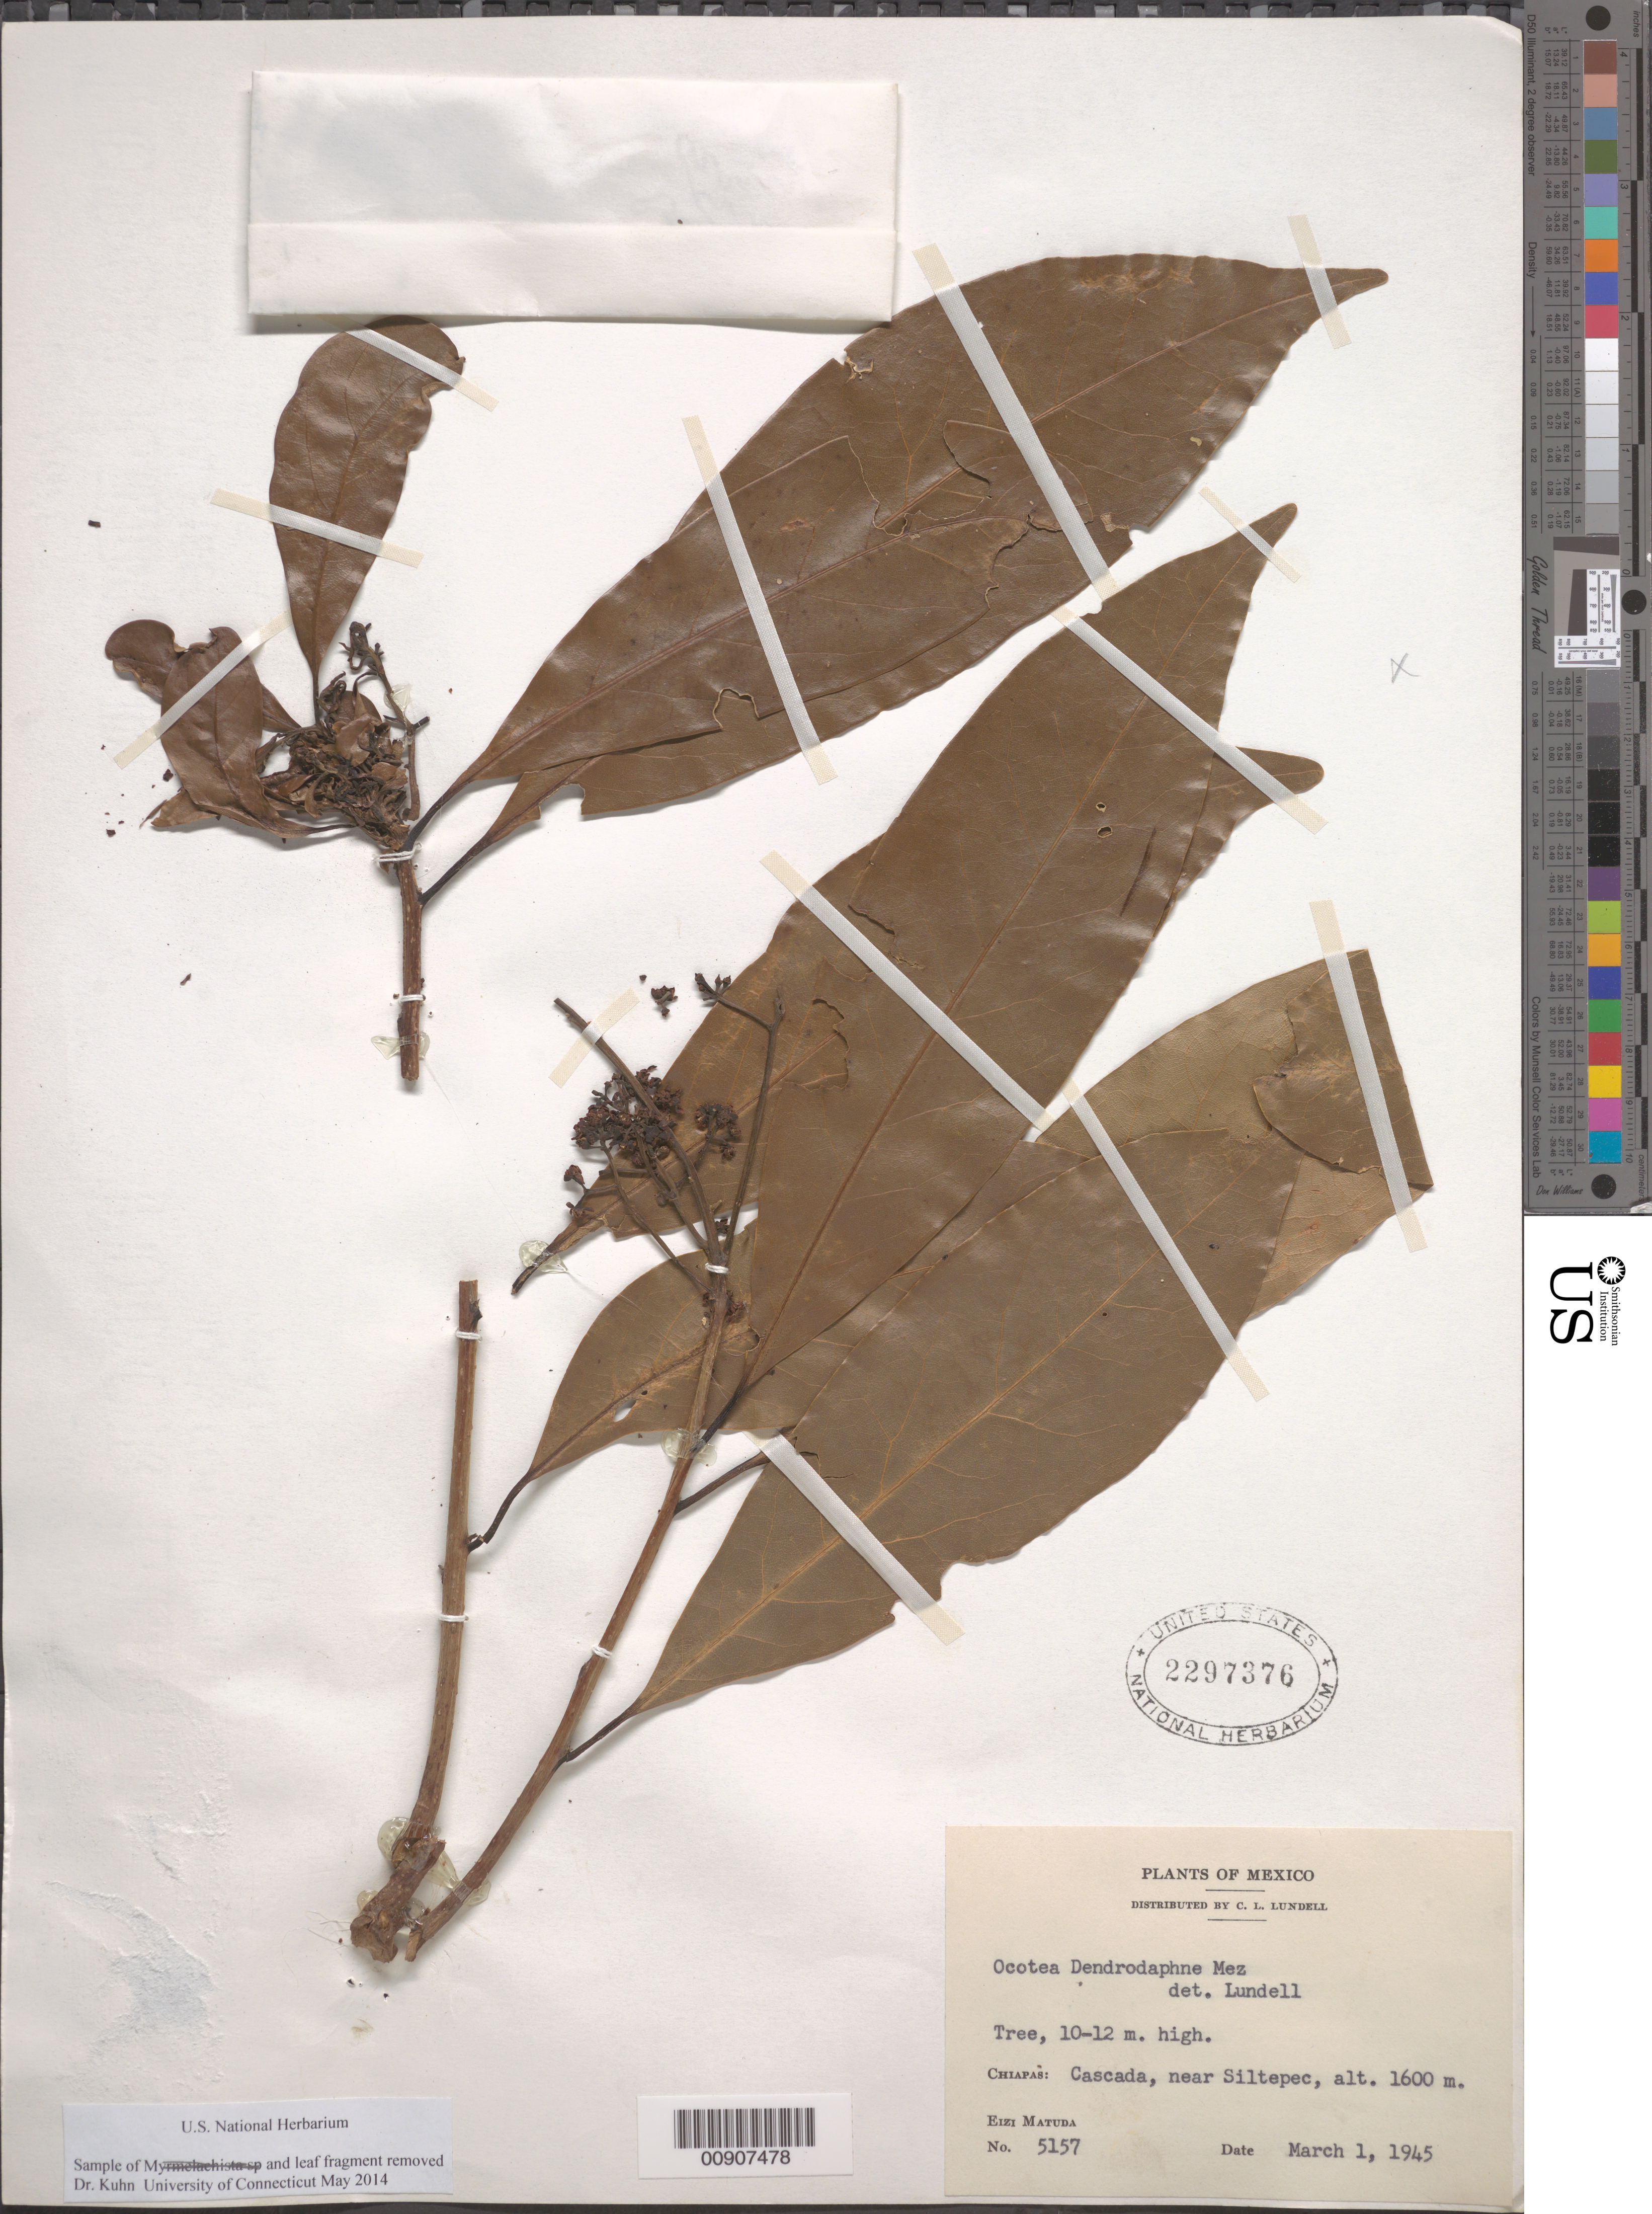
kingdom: Plantae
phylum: Tracheophyta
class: Magnoliopsida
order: Laurales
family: Lauraceae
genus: Ocotea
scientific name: Ocotea dendrodaphne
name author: Mez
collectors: E. Matuda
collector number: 5157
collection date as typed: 01 Mar 1945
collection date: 1945-03-01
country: Mexico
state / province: Chiapas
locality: Chiapas: Cascada, near Siltepec.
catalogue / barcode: US 2297376